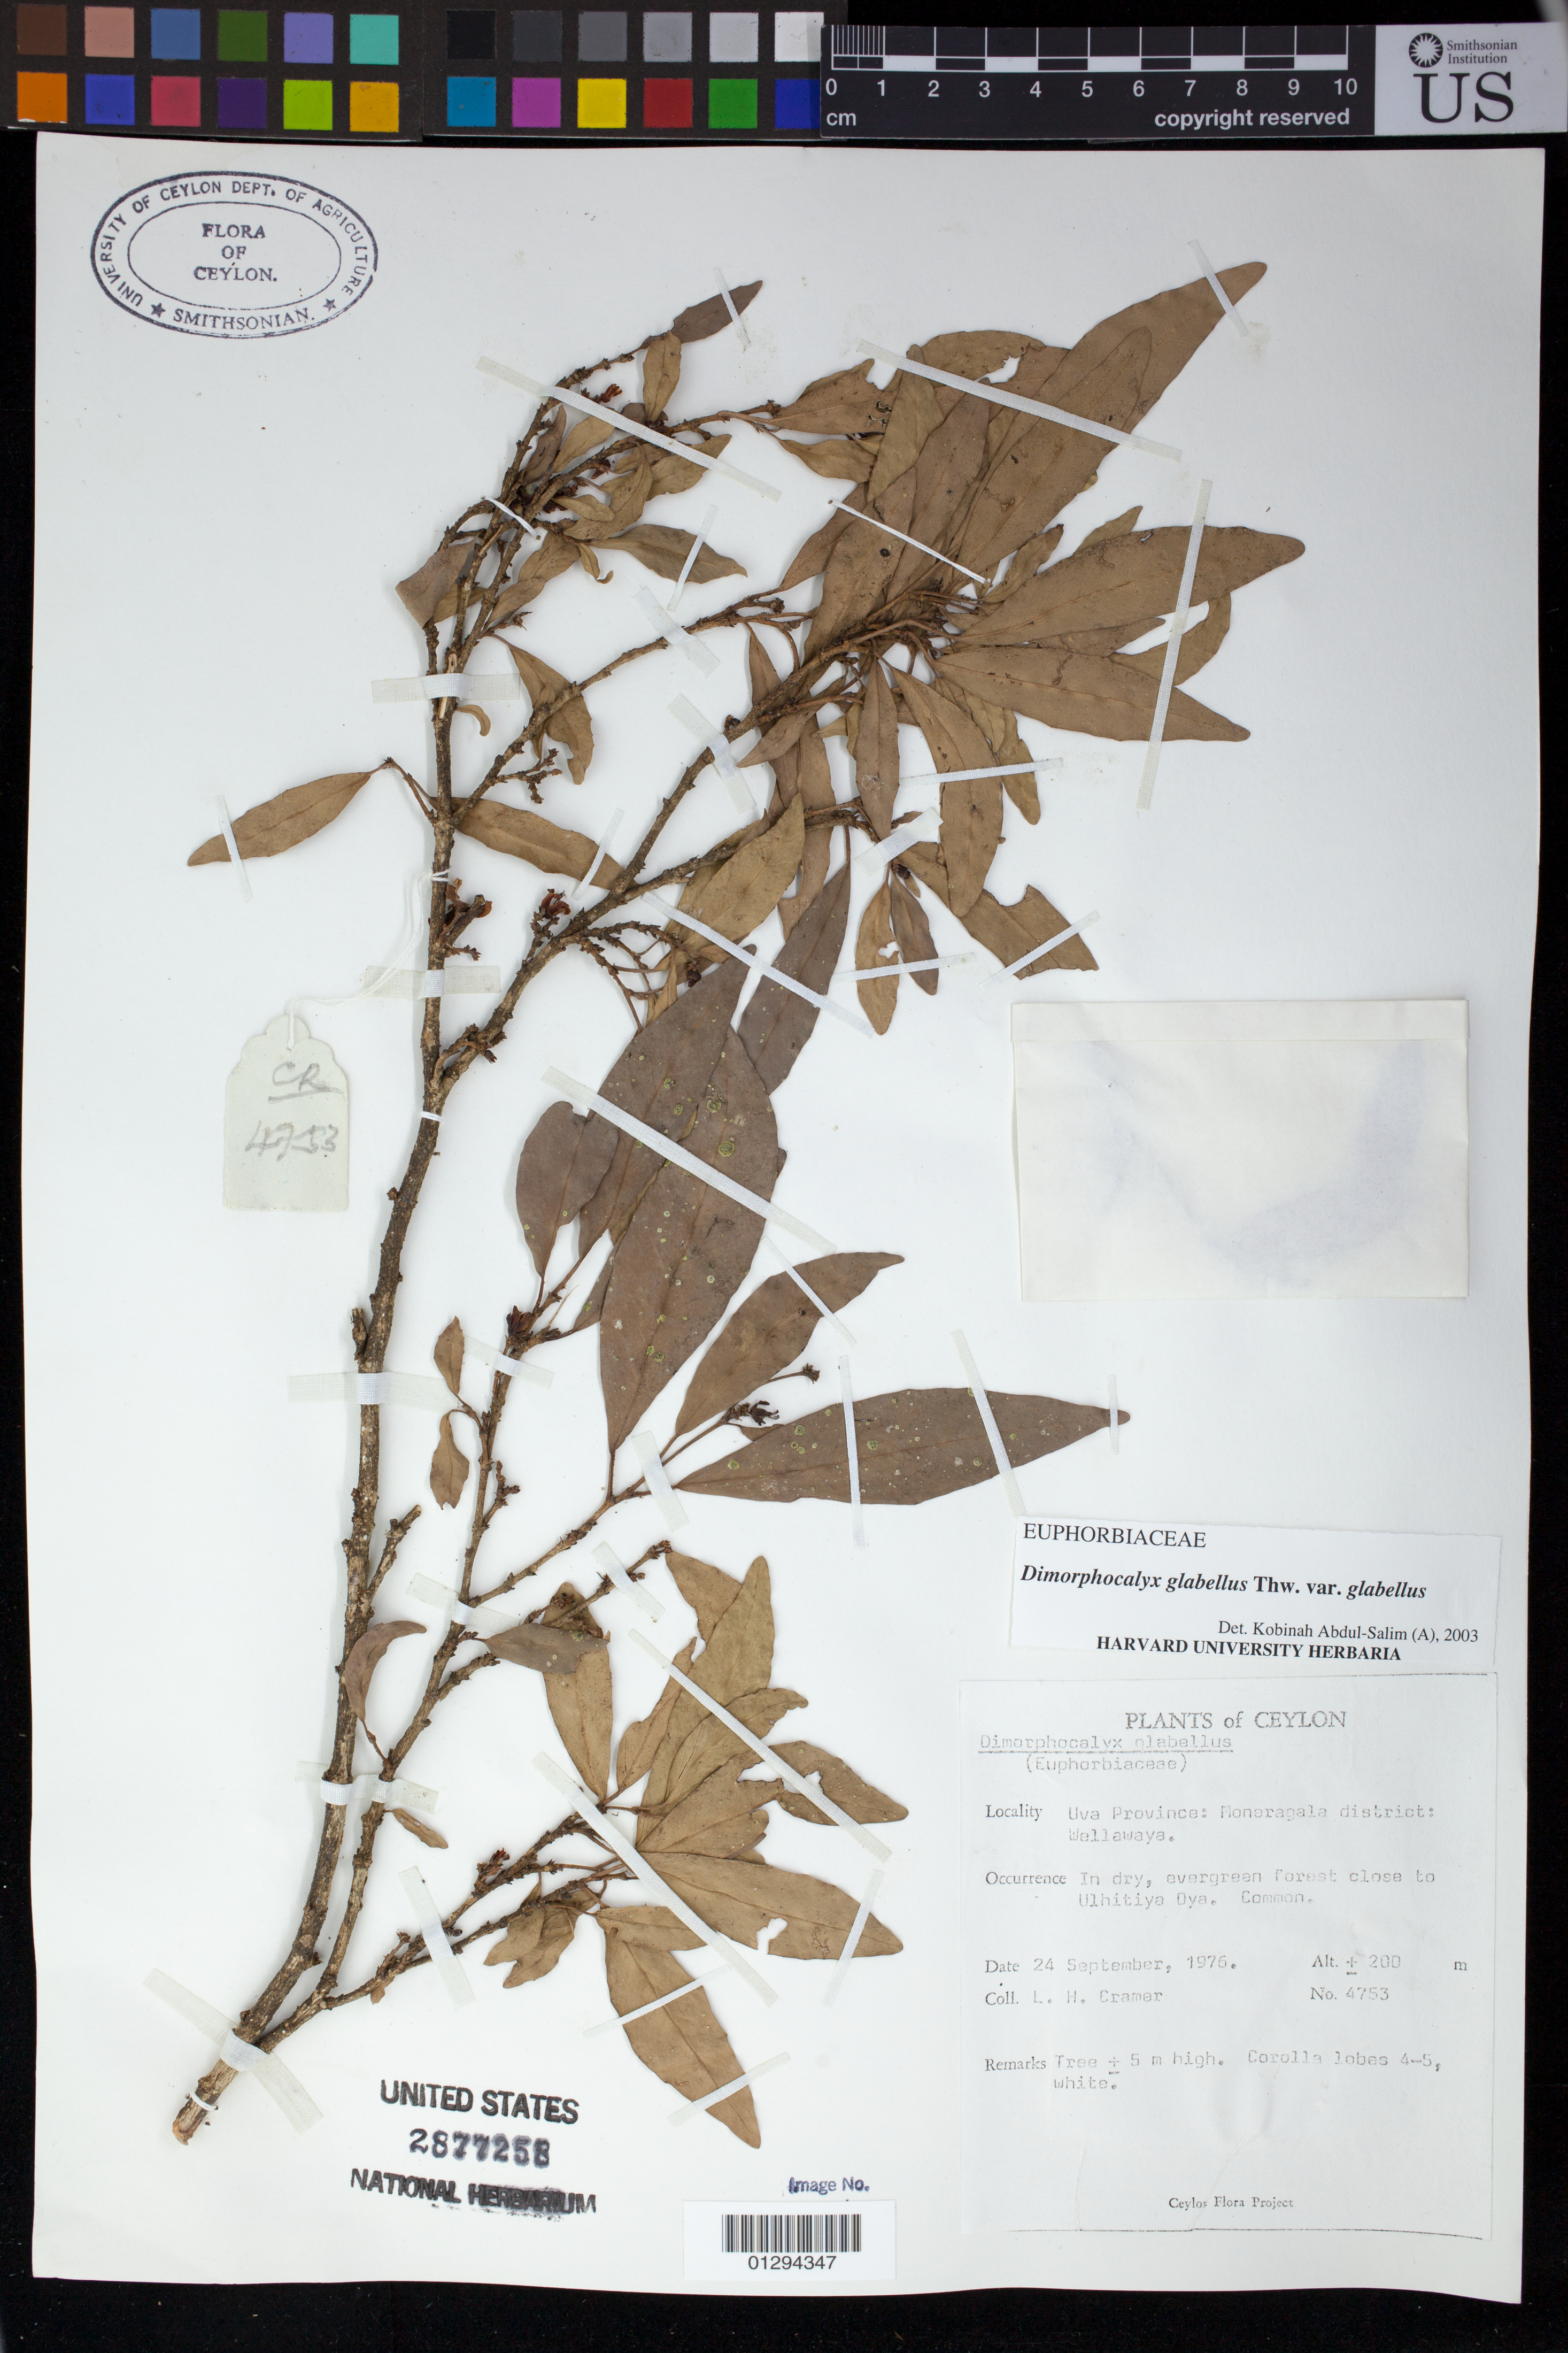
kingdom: Plantae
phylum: Tracheophyta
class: Magnoliopsida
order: Malpighiales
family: Euphorbiaceae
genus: Dimorphocalyx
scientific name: Dimorphocalyx glabellus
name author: Thwaites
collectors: L. H. Cramer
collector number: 4753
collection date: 1976-09-24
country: Sri Lanka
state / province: Uva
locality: Moneragala District, Wellawaya. close to Ulhitiya Oya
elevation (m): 200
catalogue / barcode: US 2877258